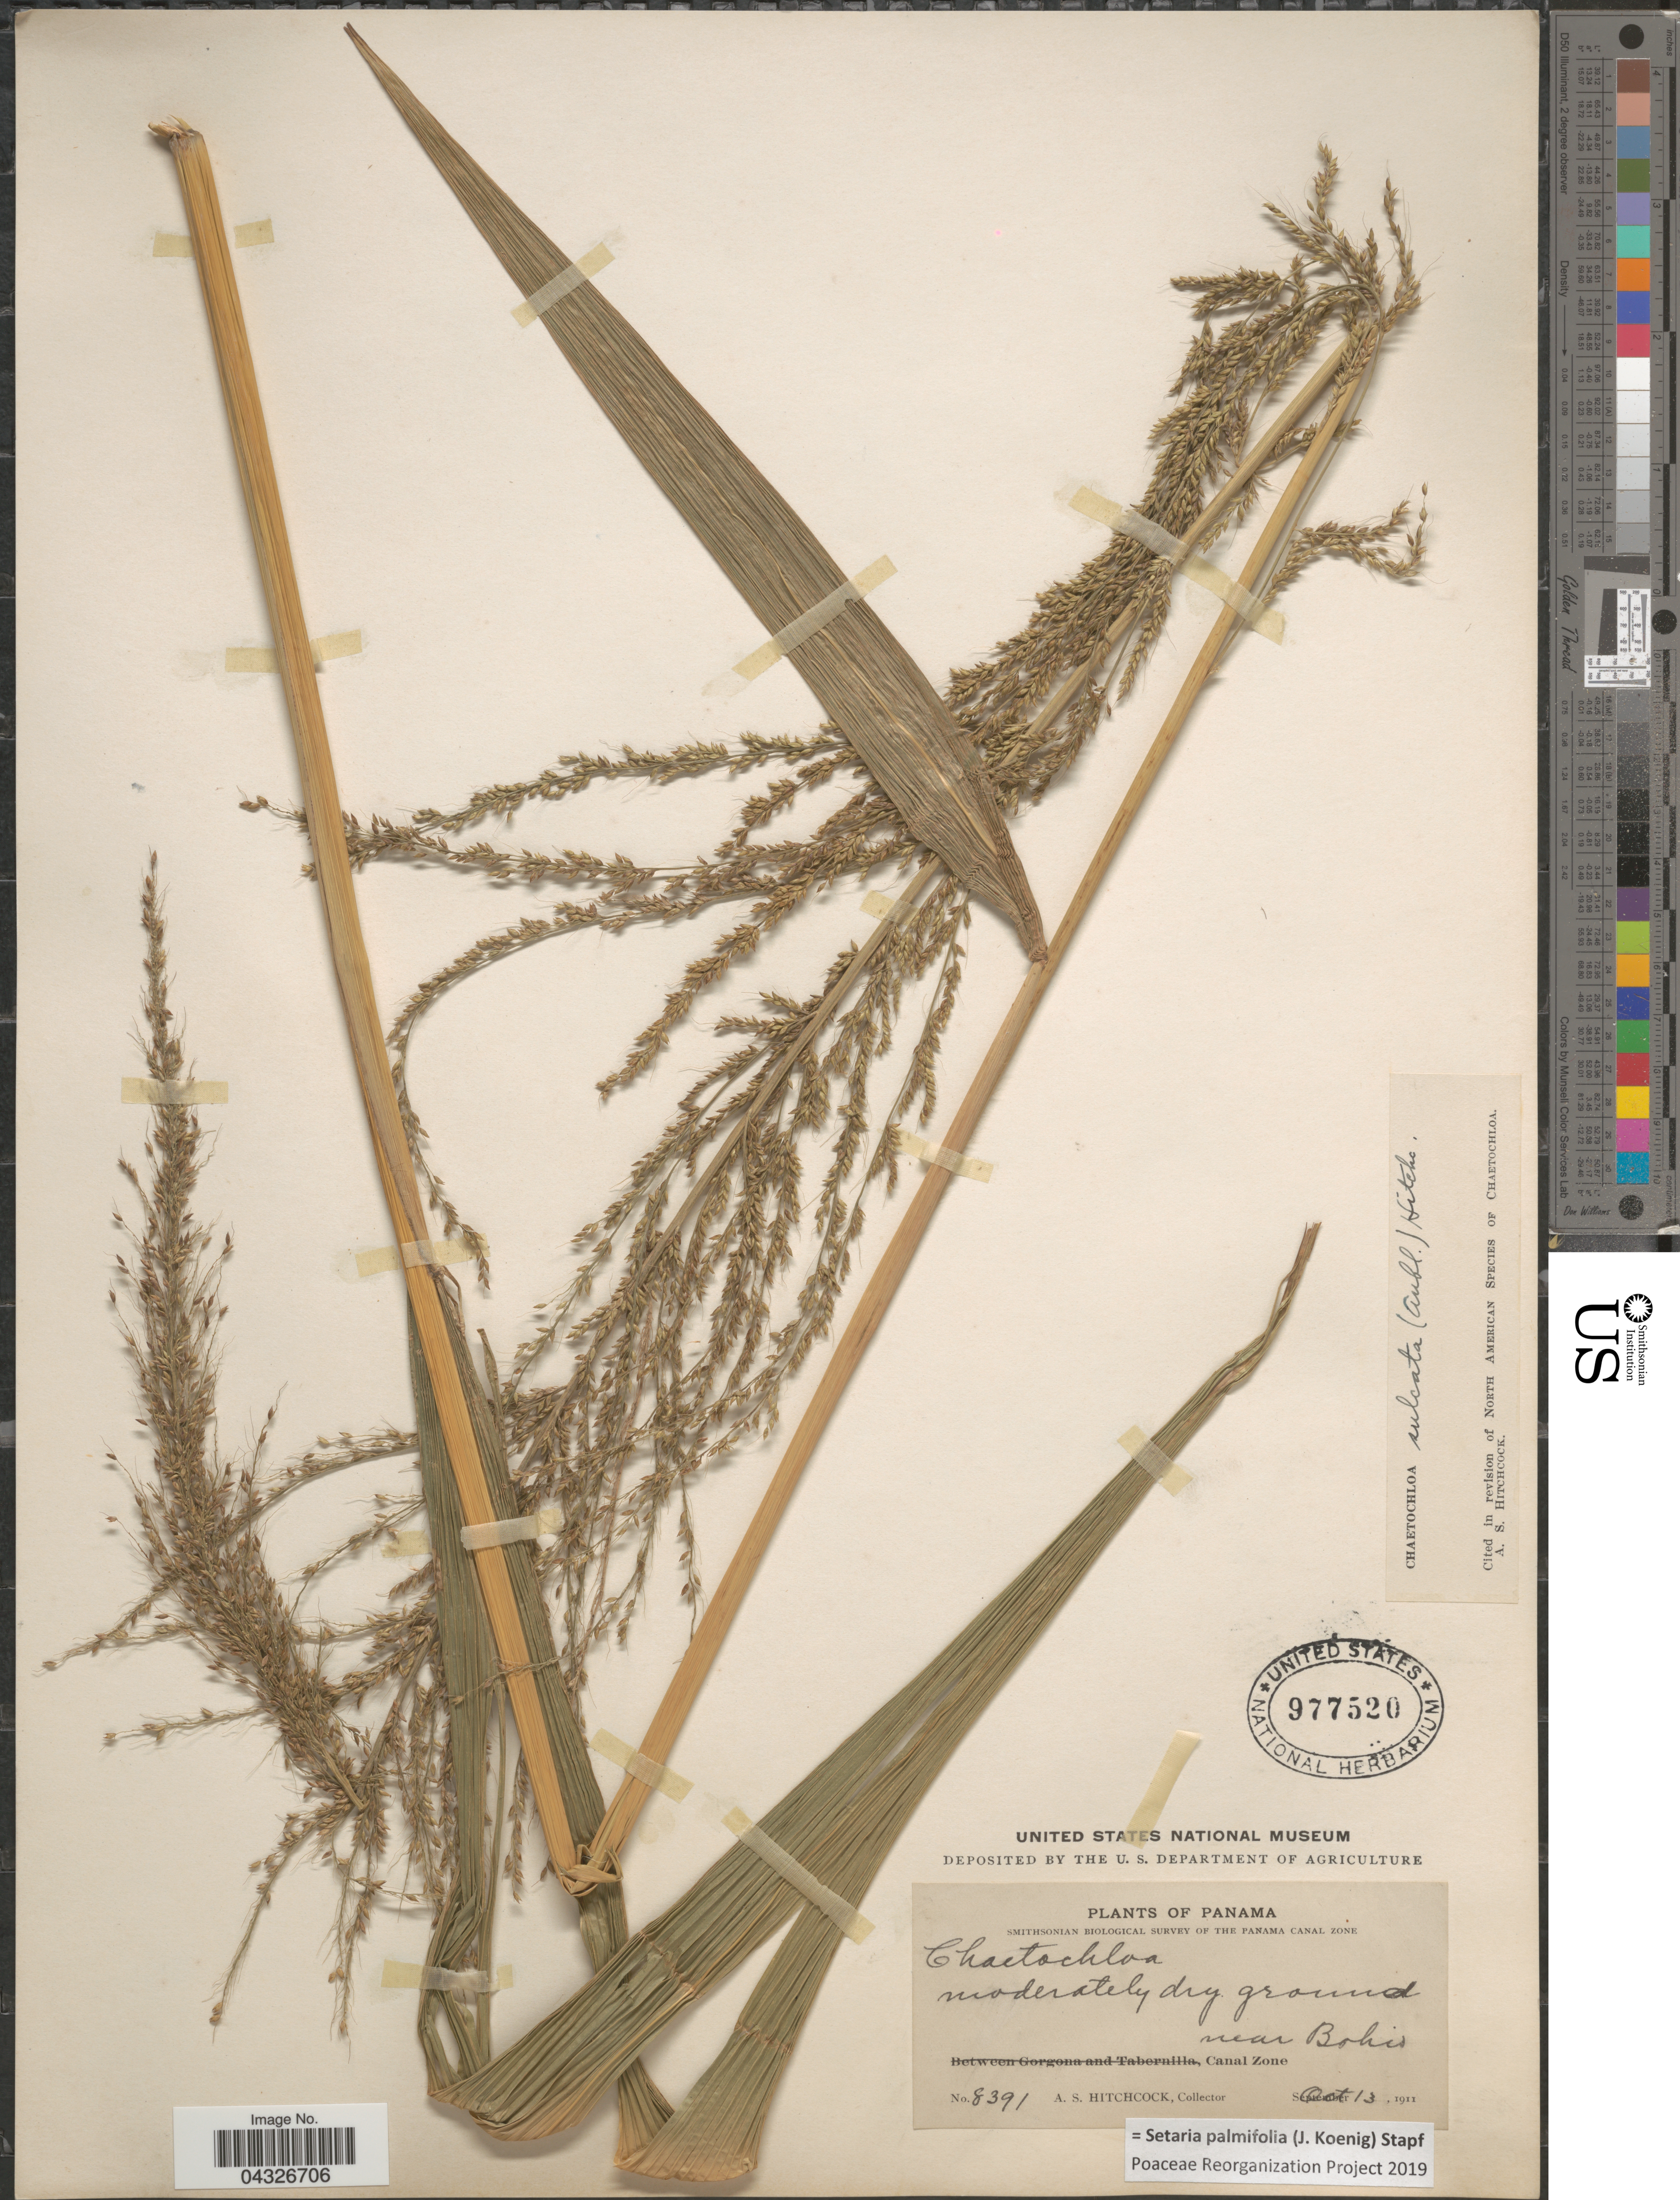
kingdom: Plantae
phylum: Tracheophyta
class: Liliopsida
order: Poales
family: Poaceae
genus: Setaria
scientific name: Setaria palmifolia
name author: (J. Koenig) Stapf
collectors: A. S. Hitchcock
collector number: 8391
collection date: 1911-10-13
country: Panama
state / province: Colón / Panamá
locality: Smithsonian Biological Survey of the Panama Canal Zone. Near Bohio. Canal Zone.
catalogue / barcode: US 977520